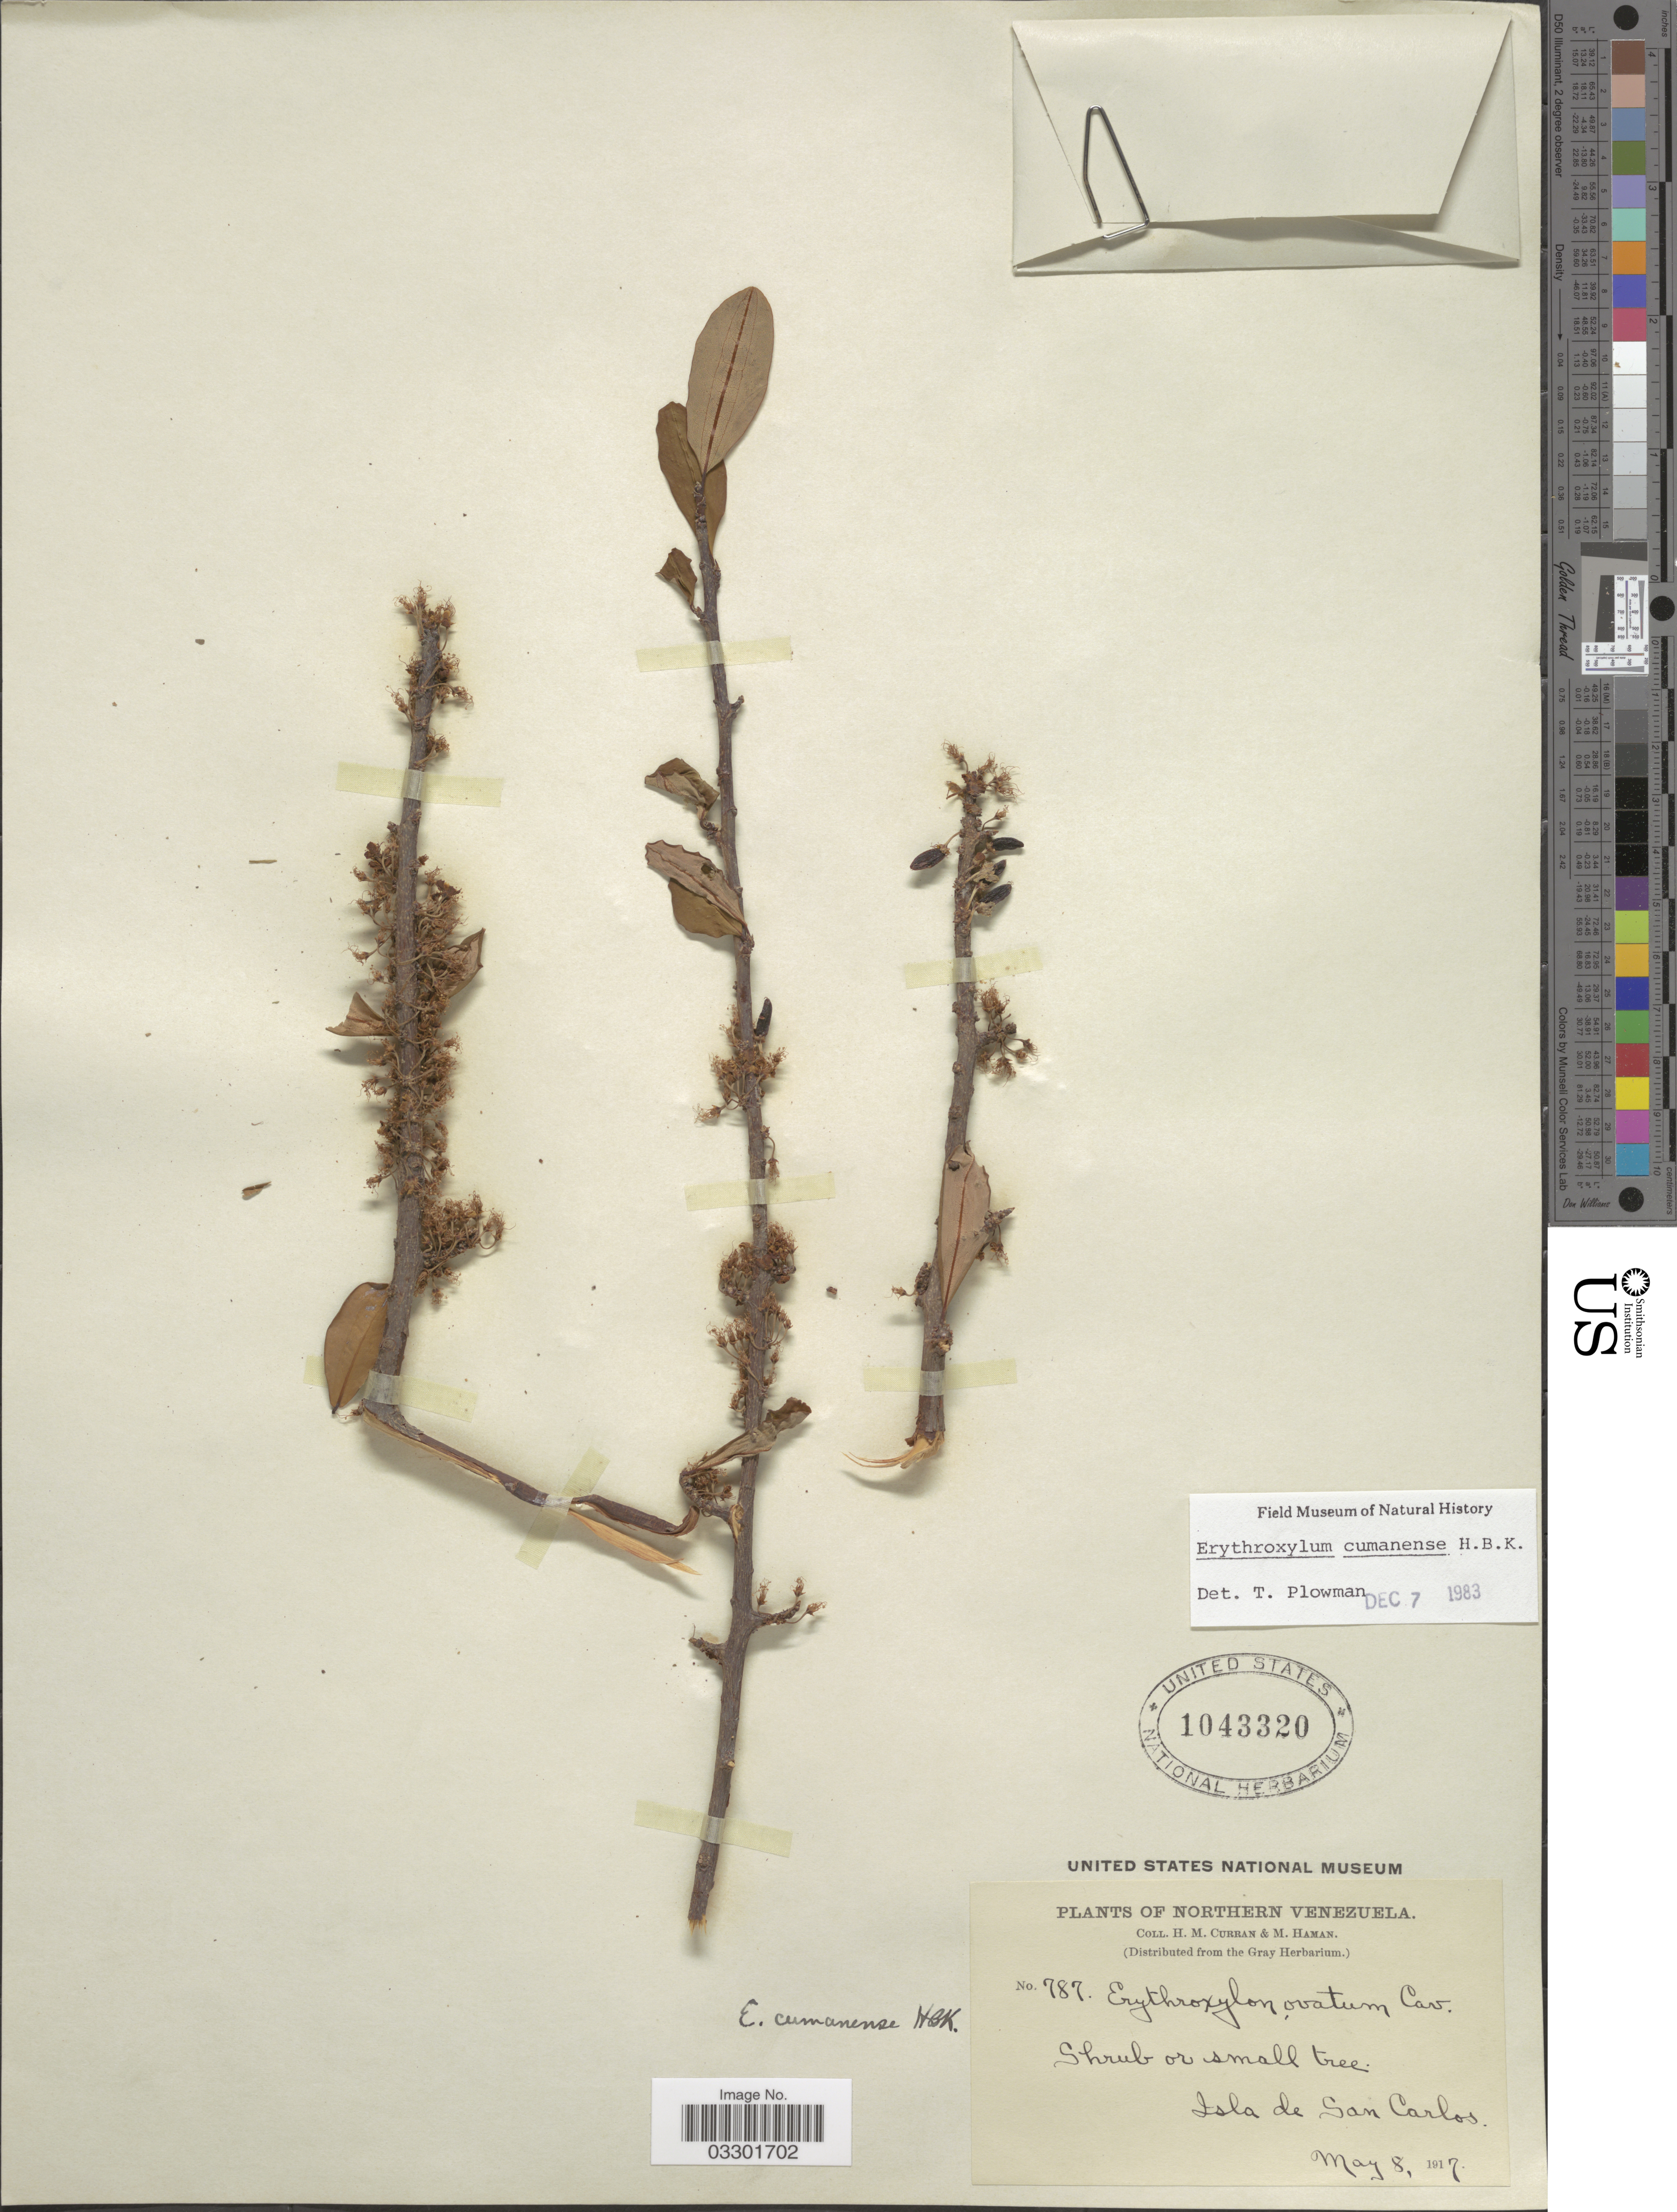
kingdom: Plantae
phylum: Tracheophyta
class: Magnoliopsida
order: Malpighiales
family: Erythroxylaceae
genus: Erythroxylum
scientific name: Erythroxylum cumanense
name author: Kunth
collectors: H. M. Curran & M. Haman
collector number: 787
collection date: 1917-05-08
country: Venezuela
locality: Northern Venezuela. Isla de San Carlos.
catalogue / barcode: US 1043320